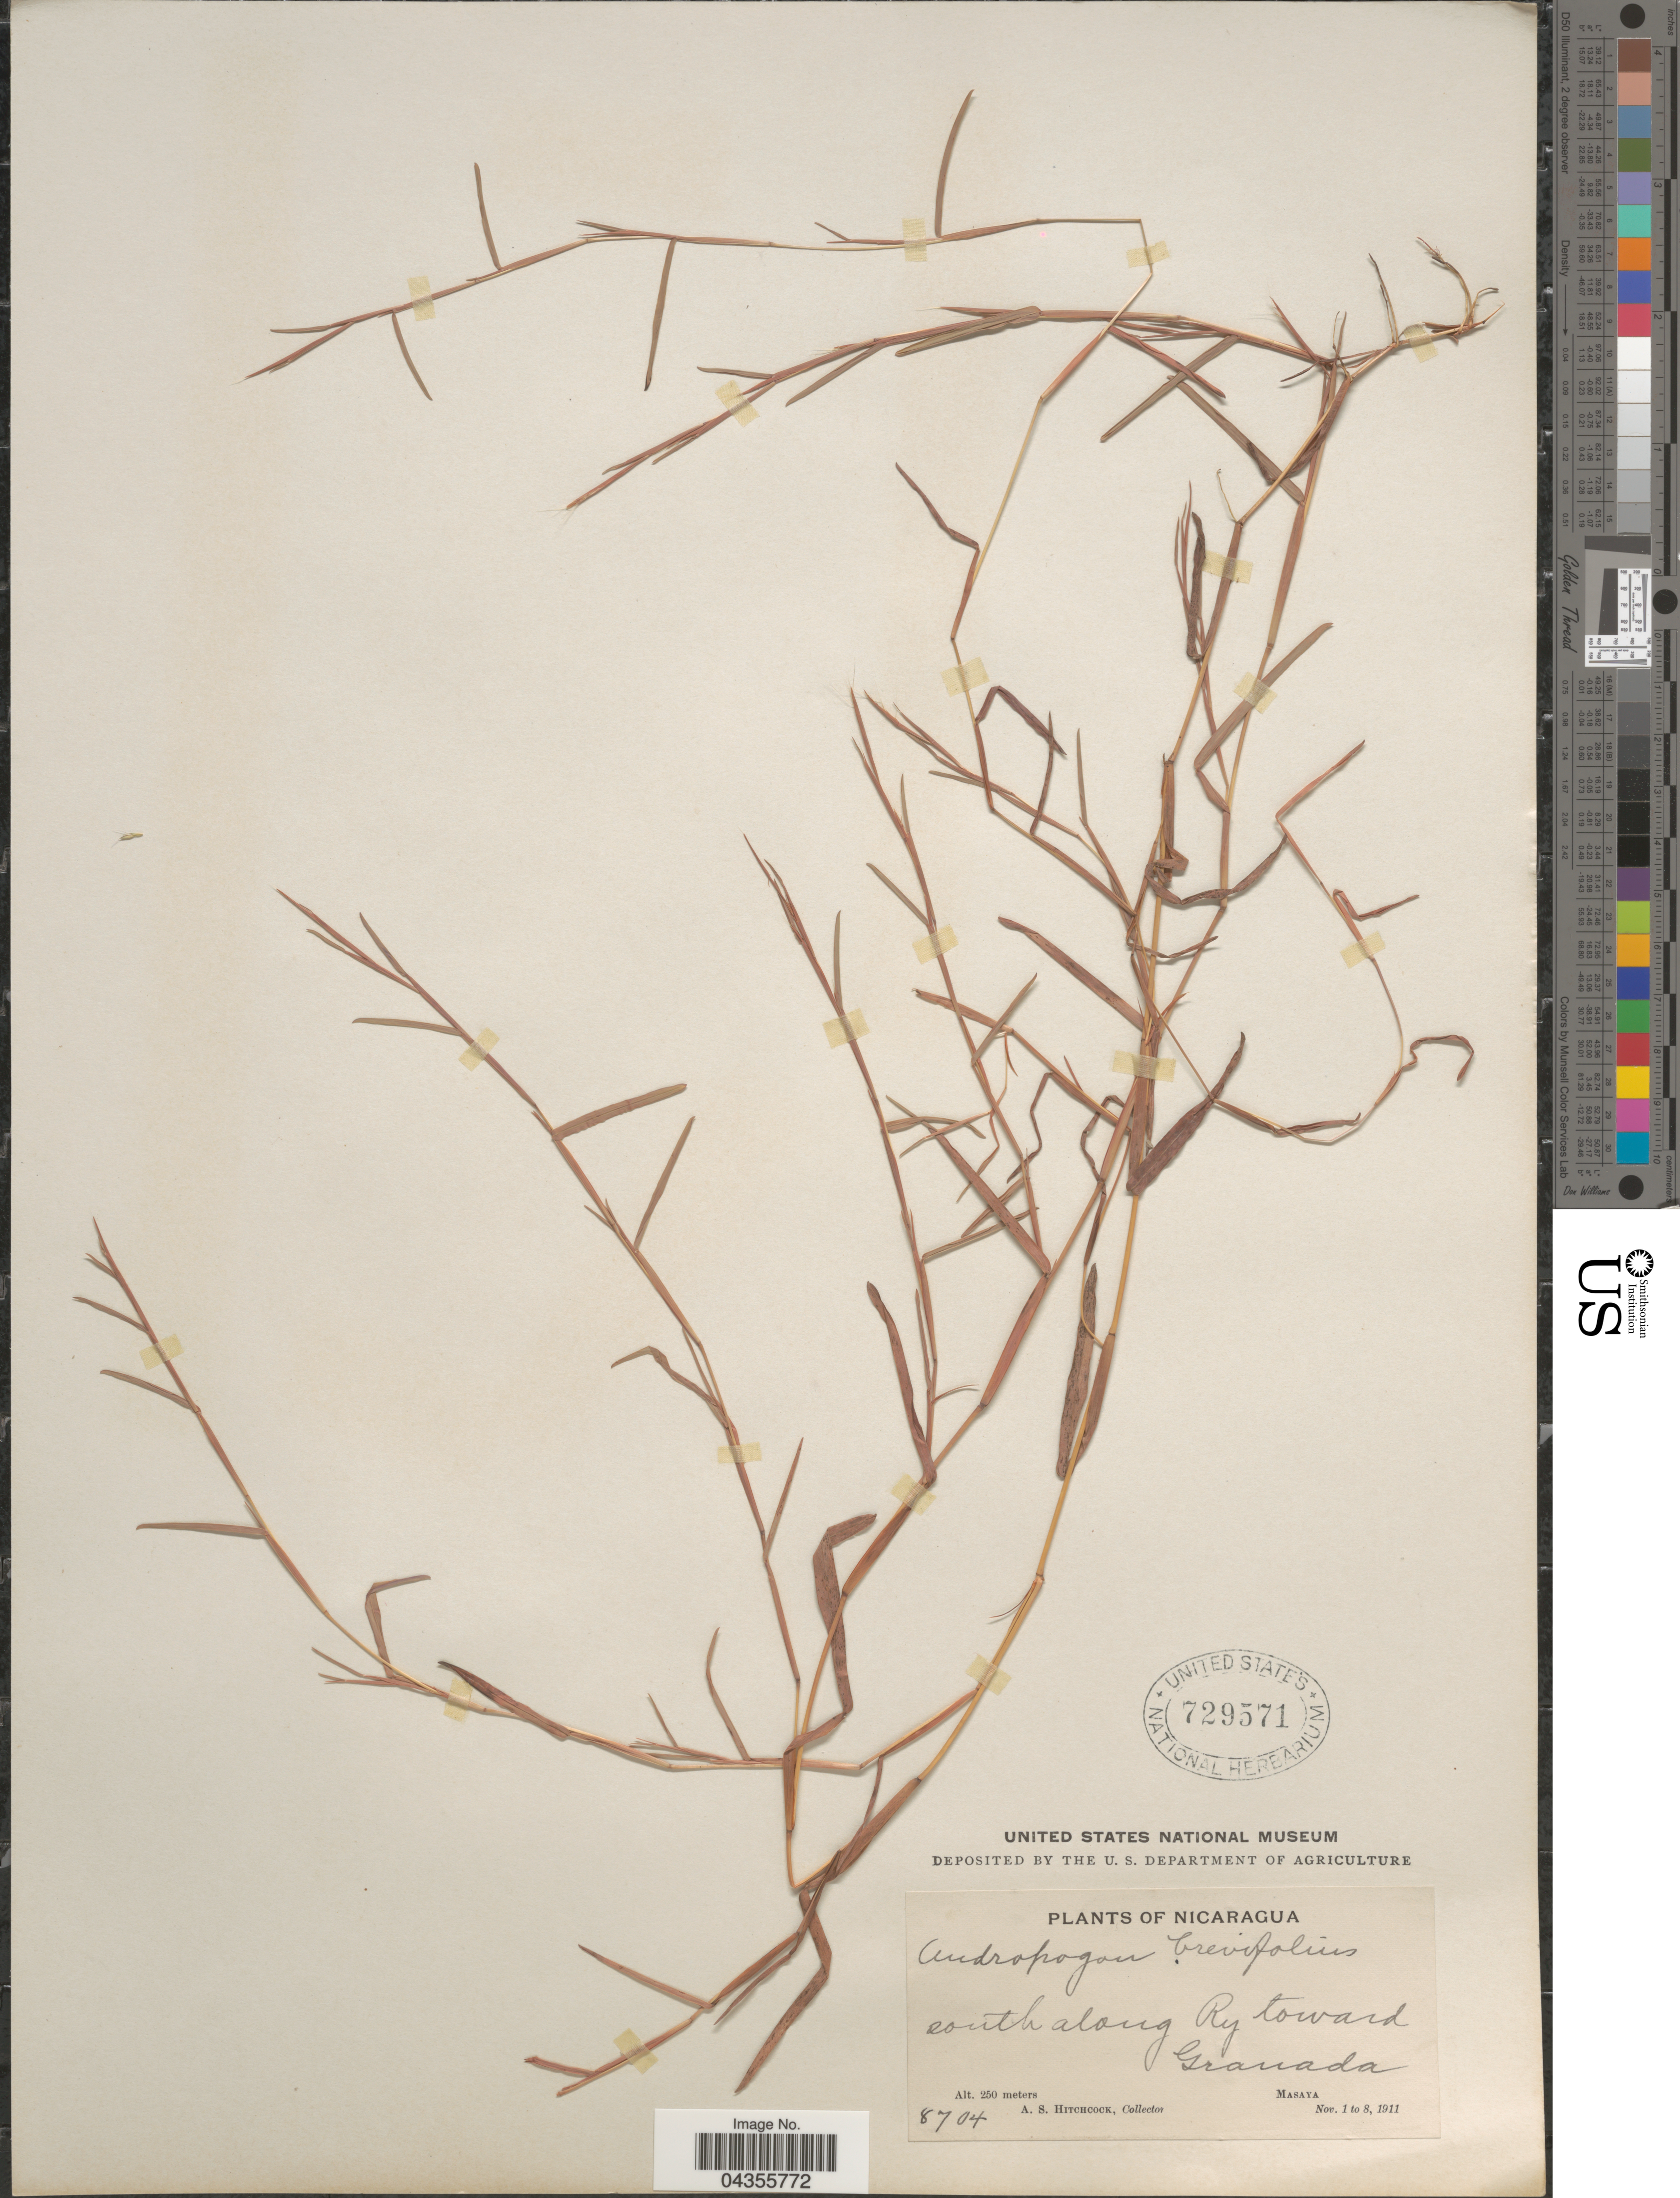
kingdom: Plantae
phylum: Tracheophyta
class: Liliopsida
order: Poales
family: Poaceae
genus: Schizachyrium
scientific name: Schizachyrium brevifolium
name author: (Sw.) Nees ex Büse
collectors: A. S. Hitchcock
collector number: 8704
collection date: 1911-11-01/1911-11-08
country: Nicaragua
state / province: Masaya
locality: South along Ry toward Granada.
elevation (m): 250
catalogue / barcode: US 729571